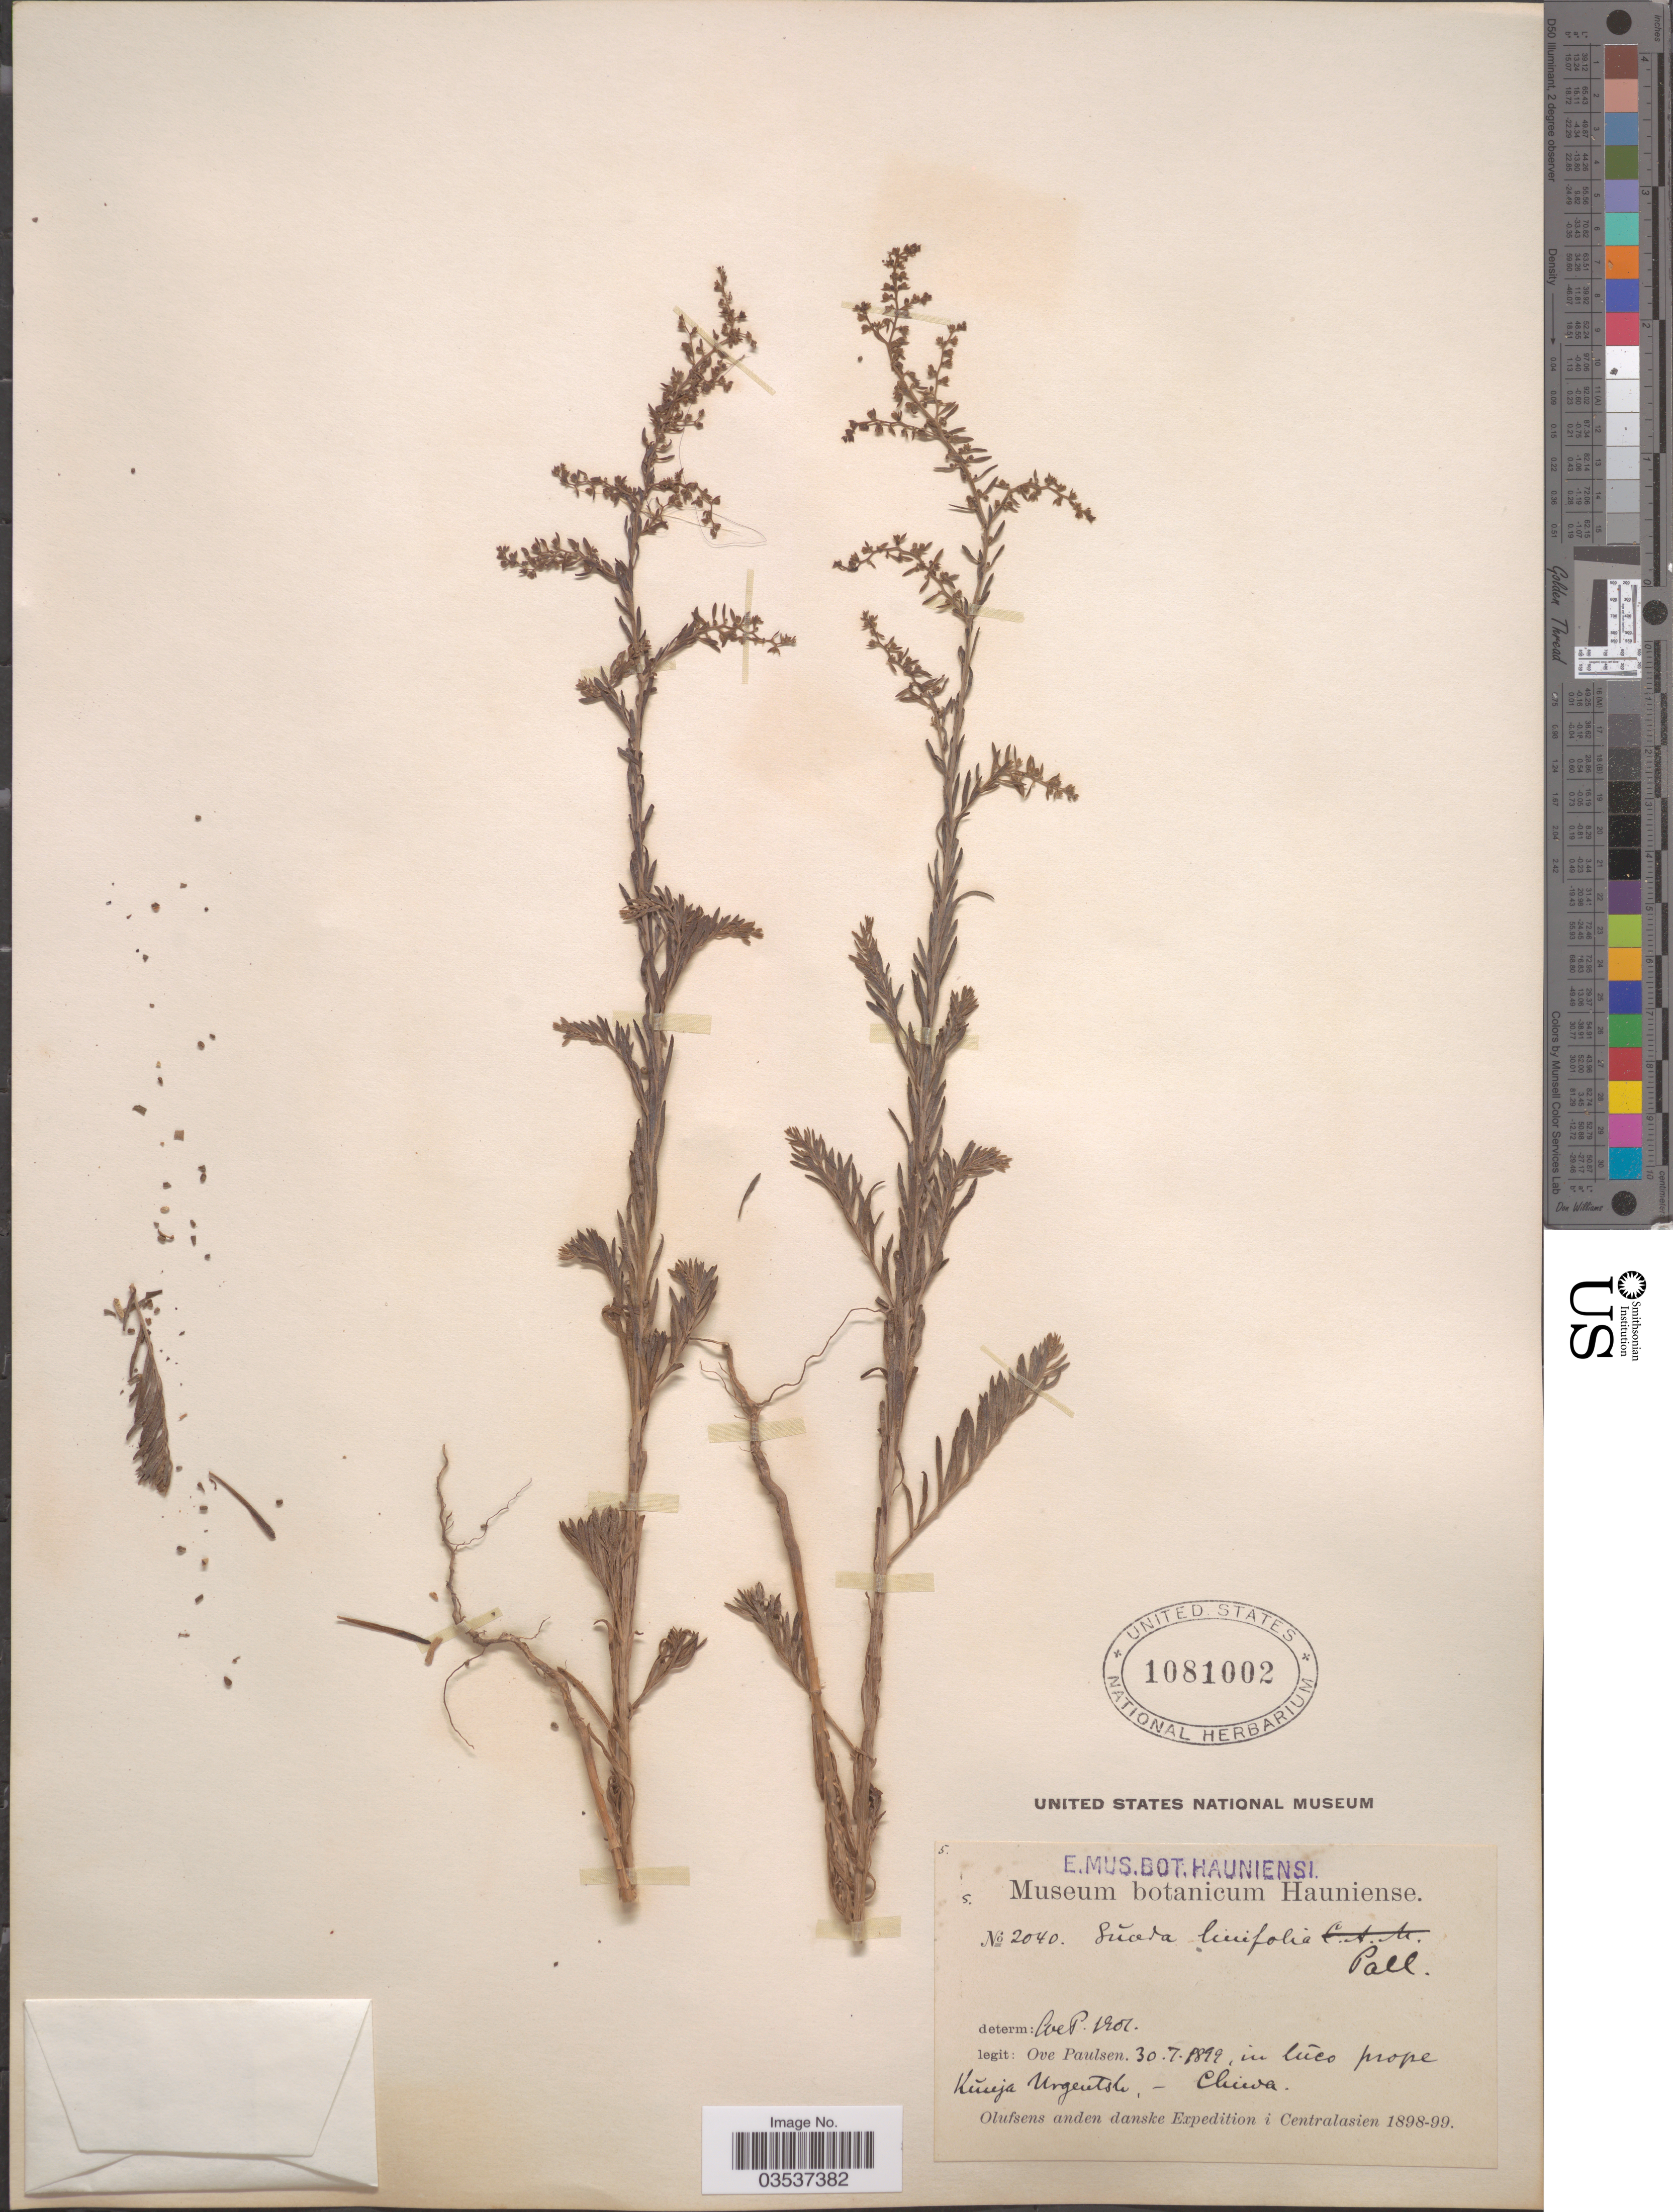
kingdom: Plantae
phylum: Tracheophyta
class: Magnoliopsida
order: Caryophyllales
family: Amaranthaceae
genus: Suaeda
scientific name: Suaeda linifolia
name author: Pall.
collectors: O. Paulsen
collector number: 2040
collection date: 1899-07-30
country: Turkmenistan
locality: Prope Kūnja Urgentsh,-Chiwa. Centralasien.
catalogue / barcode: US 1081002